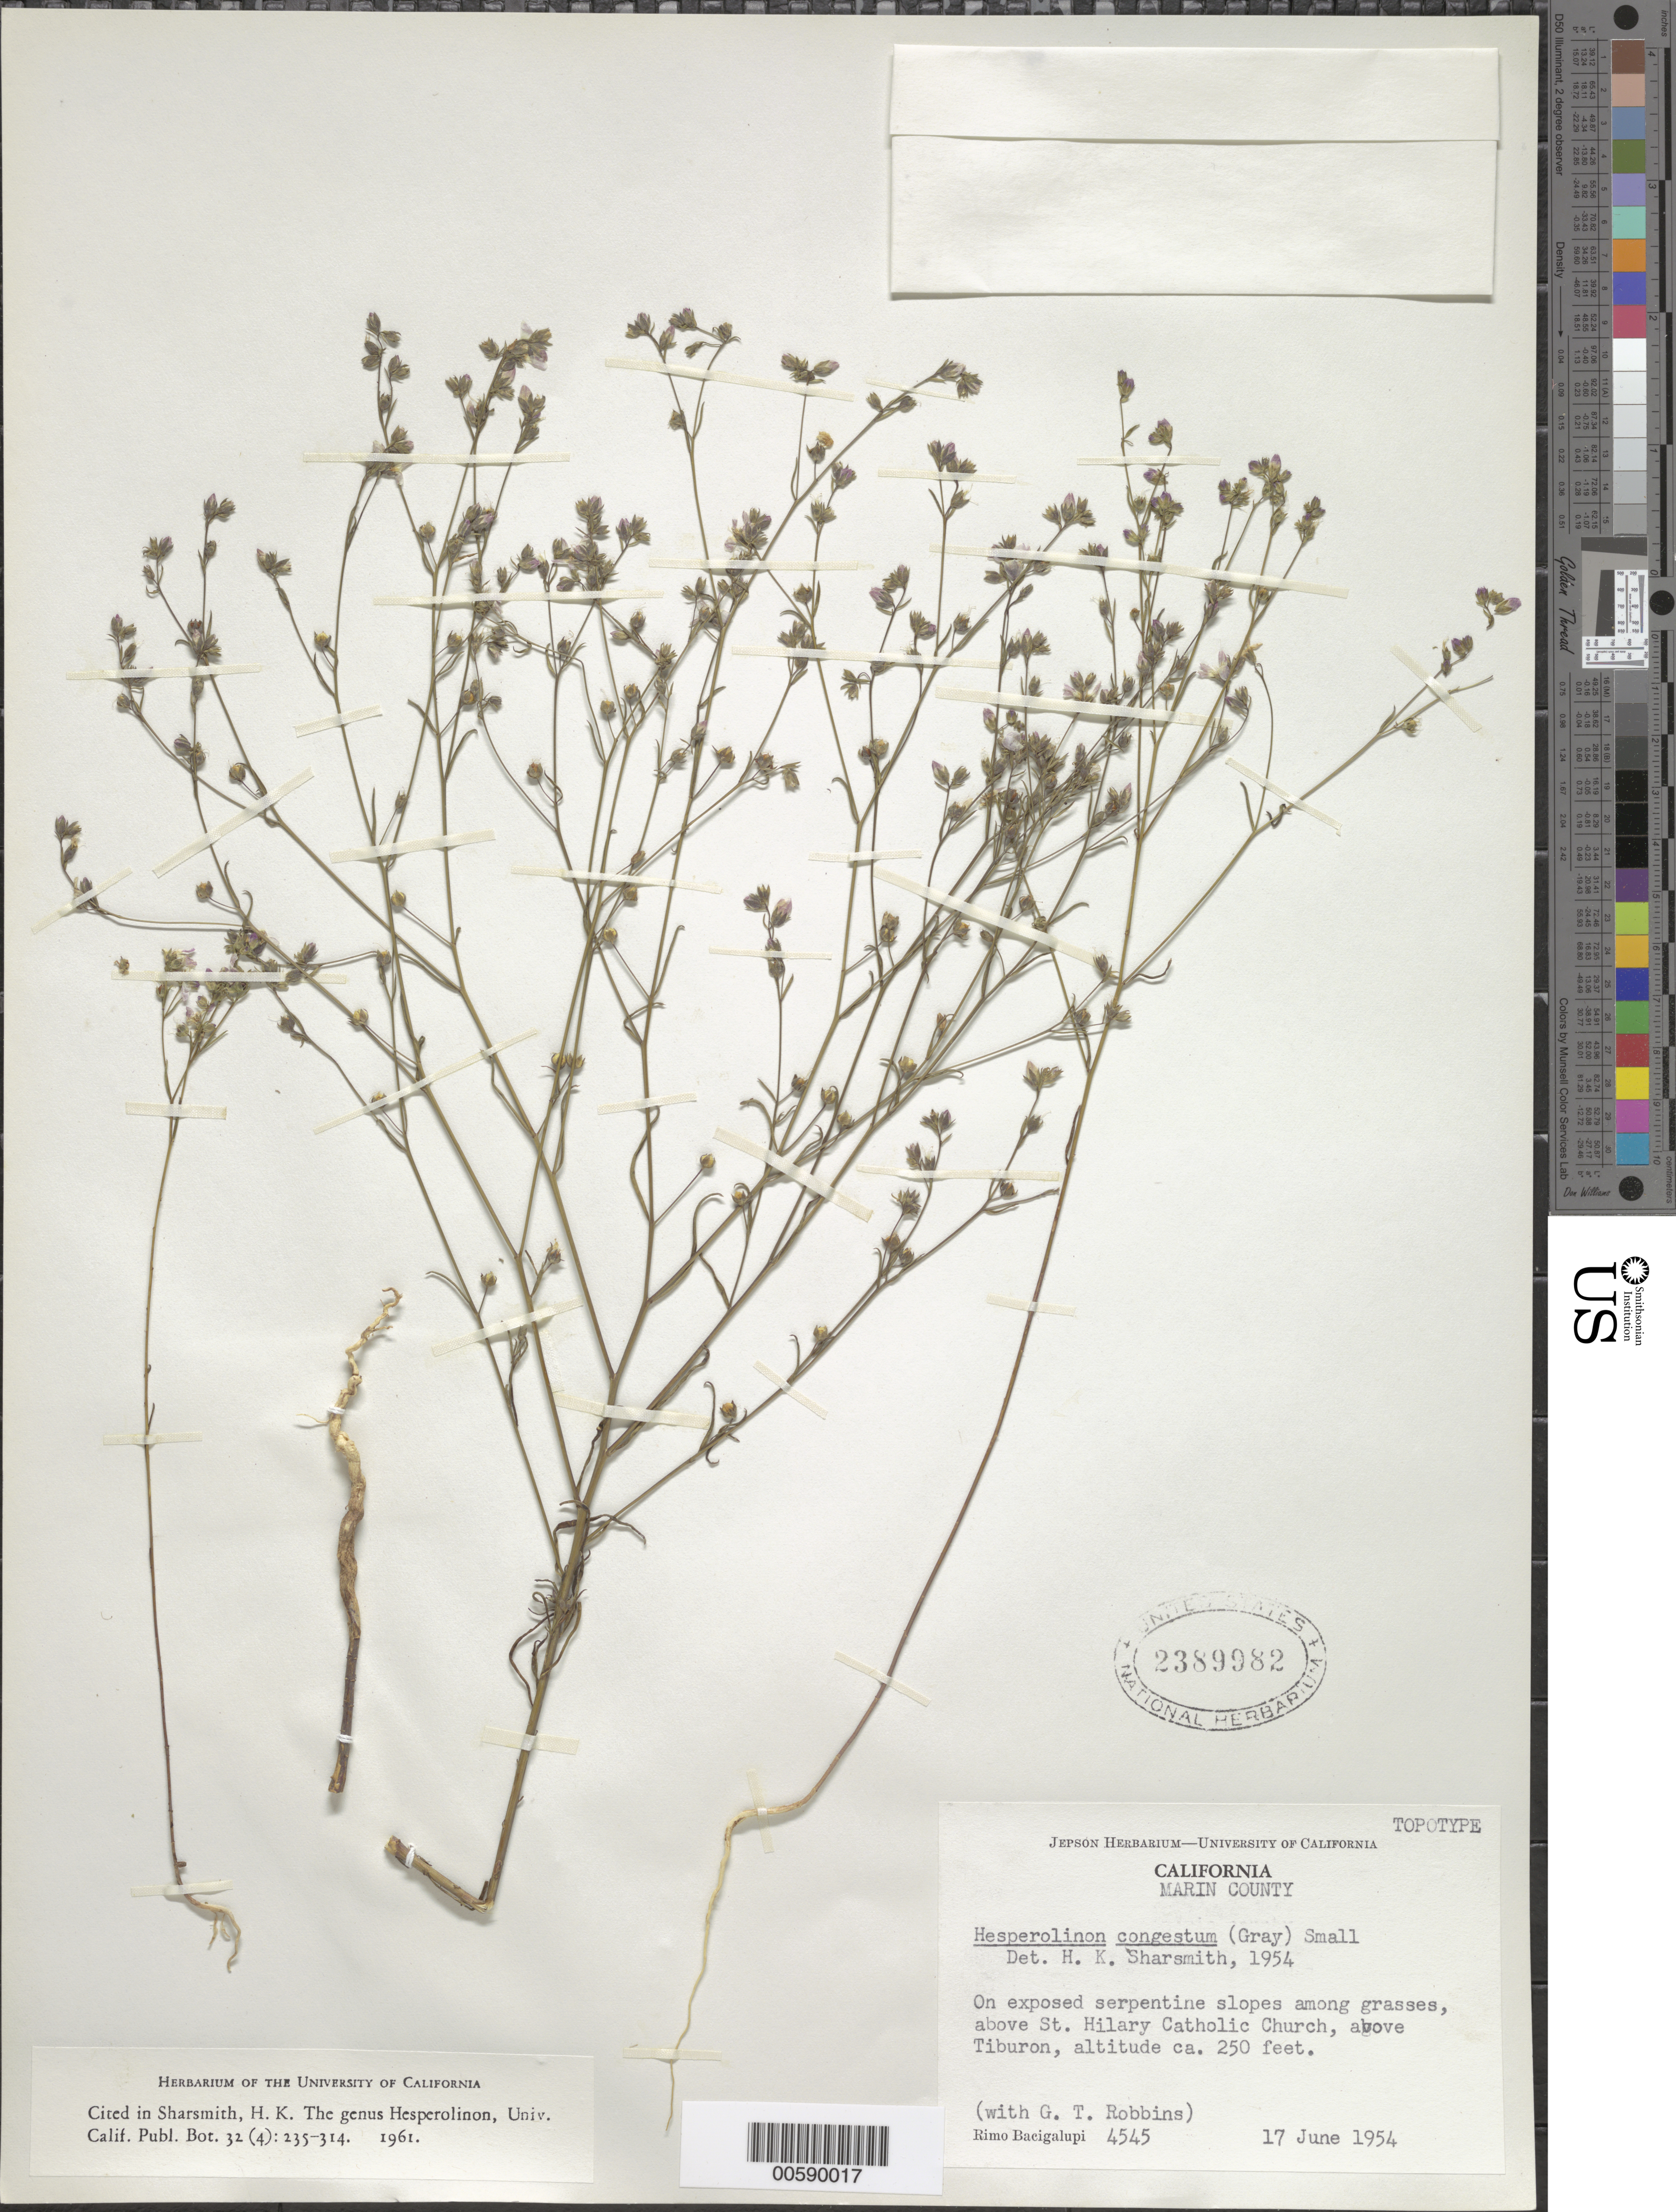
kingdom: Plantae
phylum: Tracheophyta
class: Magnoliopsida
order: Malpighiales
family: Linaceae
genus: Linum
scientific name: Linum congestum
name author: A. Gray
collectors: R. Bacigalupi & G. T. Robbins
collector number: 4545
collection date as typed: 17 Jun 1954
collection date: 1954-06-17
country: United States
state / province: California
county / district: Marin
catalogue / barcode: US 2389982